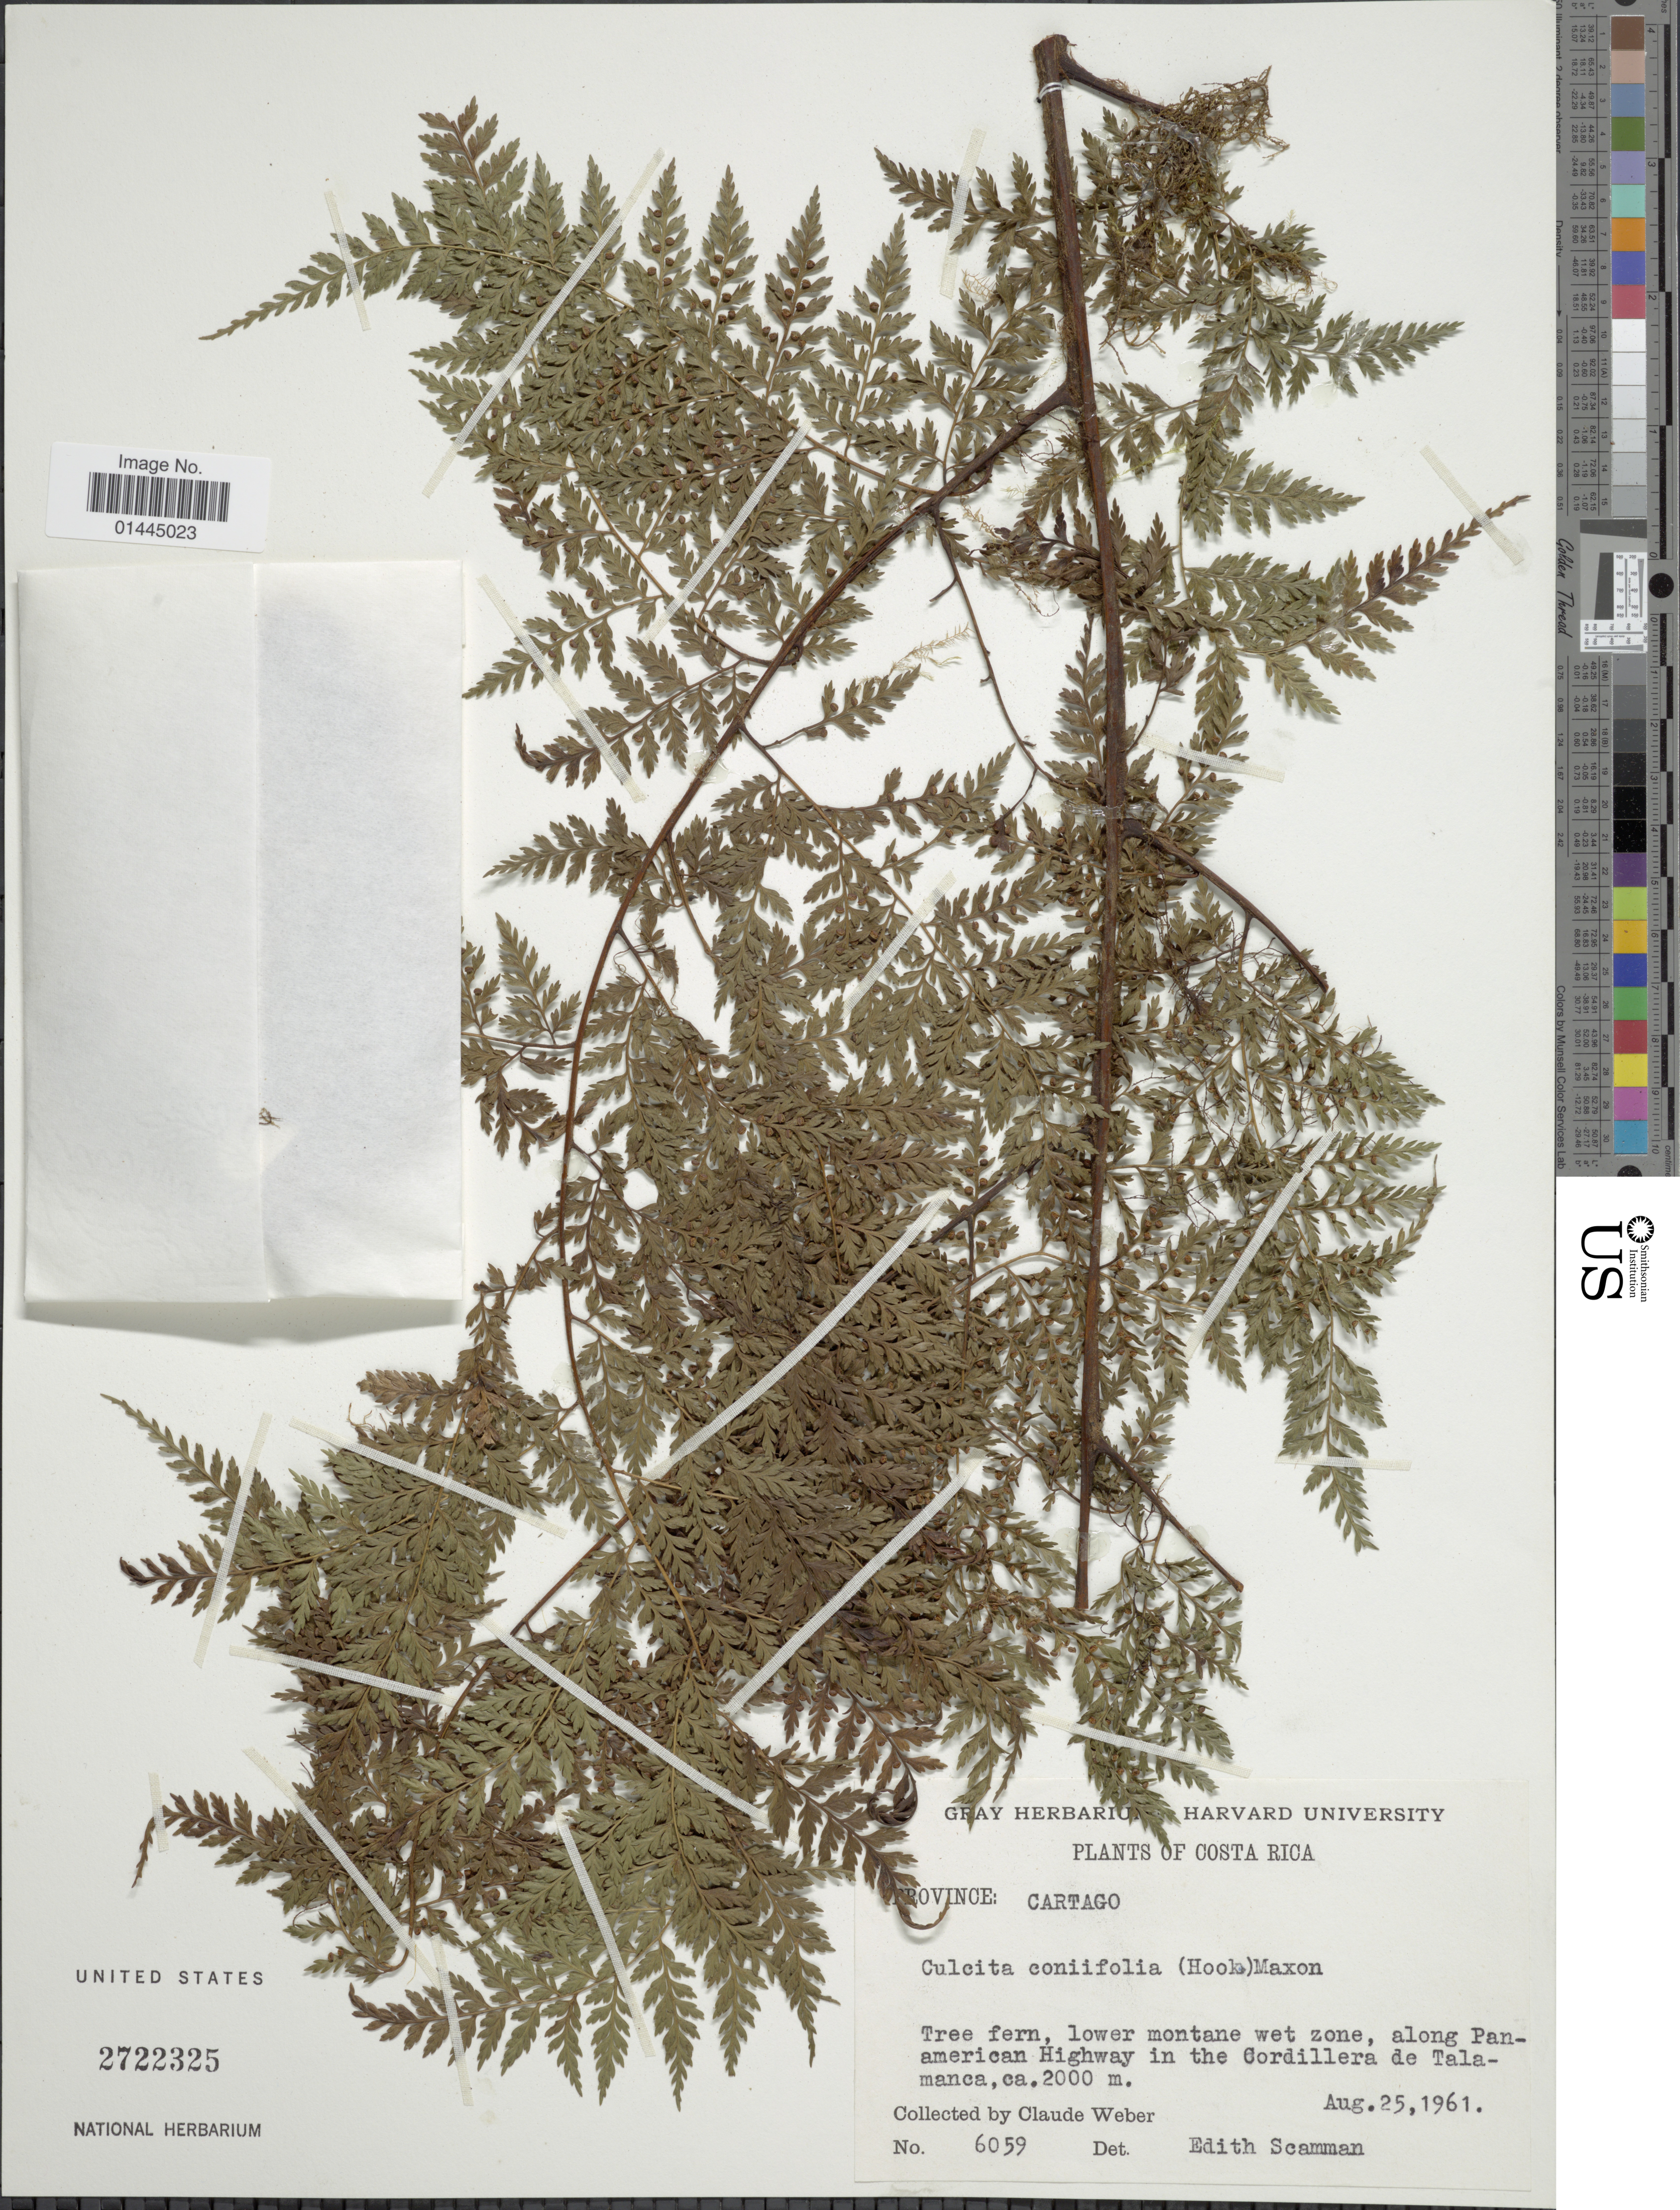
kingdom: Plantae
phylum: Tracheophyta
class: Polypodiopsida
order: Cyatheales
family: Culcitaceae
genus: Culcita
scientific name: Culcita coniifolia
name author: (Hook.) Maxon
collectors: C. Weber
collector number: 6059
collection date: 1961-08-25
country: Costa Rica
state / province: Cartago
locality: Lower montane wet zone, along Panamerican Highway in the Cordillera de Talamanca.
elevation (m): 2000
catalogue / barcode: US 2722325